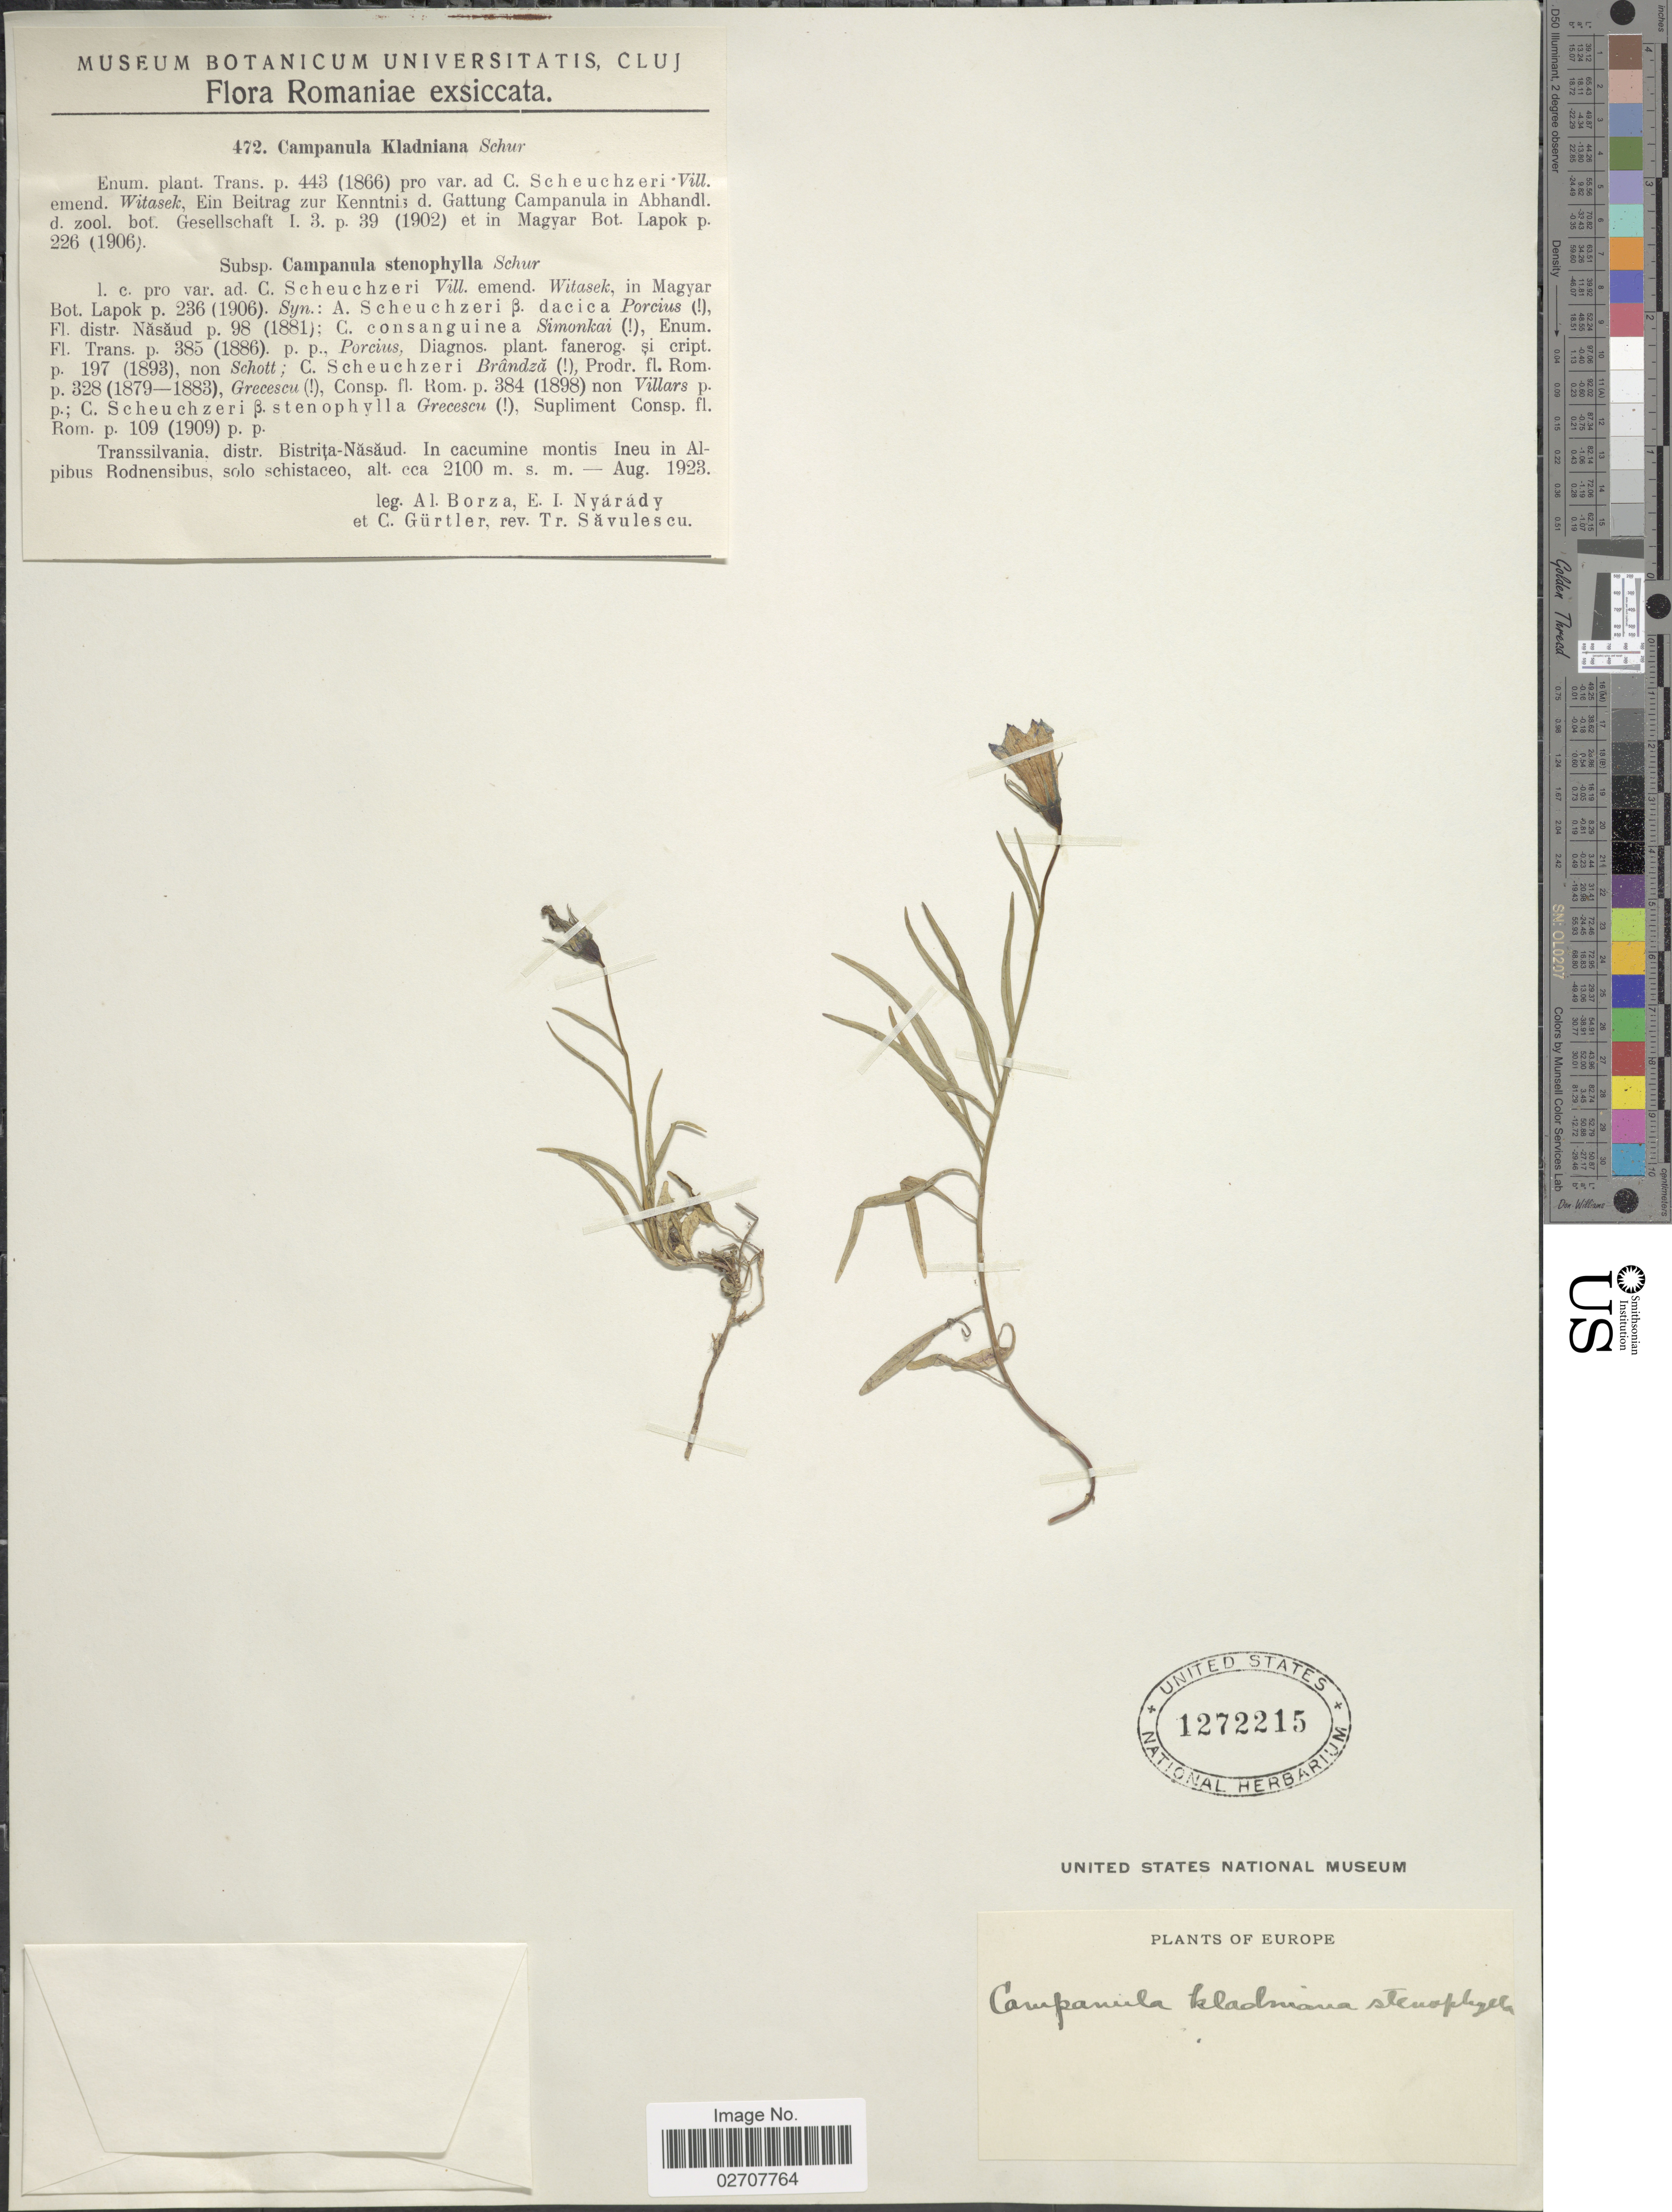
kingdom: Plantae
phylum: Tracheophyta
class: Magnoliopsida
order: Asterales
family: Campanulaceae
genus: Campanula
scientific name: Campanula kladniana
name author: (Schur) Witasek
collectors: A. Borza, E. Nyárády, C. Gürtler & T. Savulescu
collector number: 472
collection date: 1923-08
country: Romania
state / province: Bistrita-Nasaud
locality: Transsilvania. In cacumine montis Ineu in Alpibus Rodnensibus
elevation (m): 2100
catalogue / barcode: US 1272215